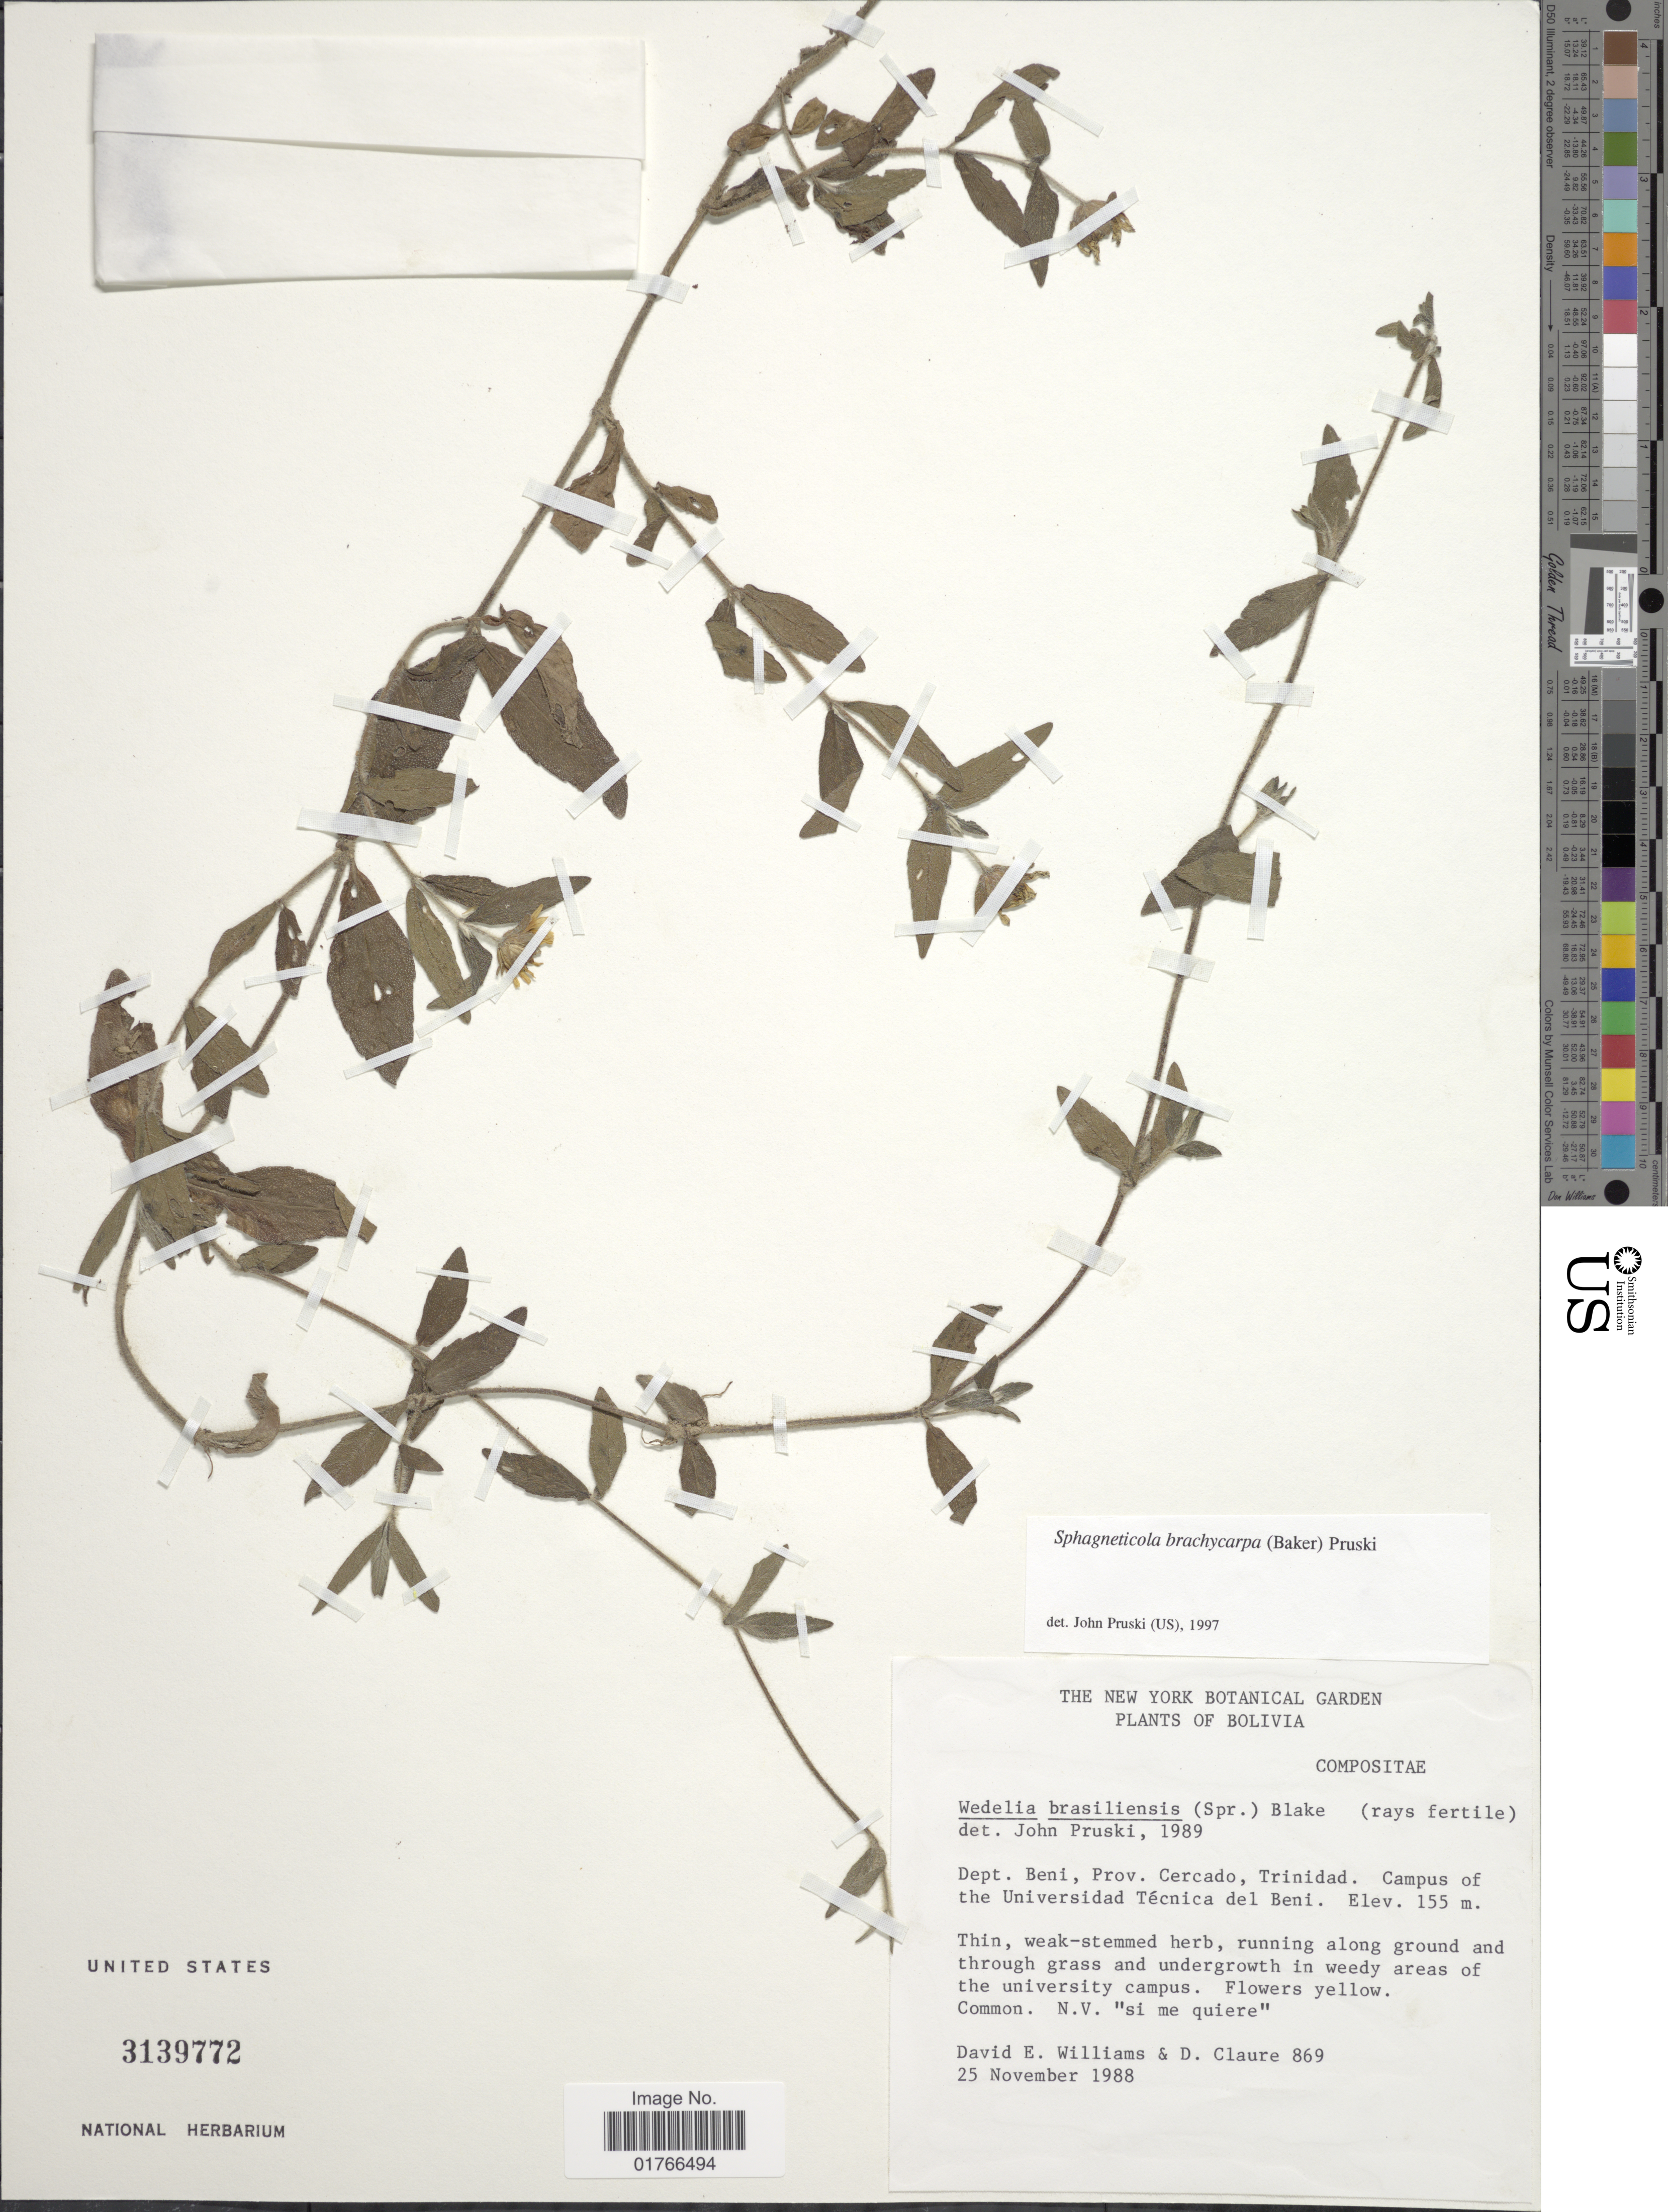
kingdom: Plantae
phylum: Tracheophyta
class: Magnoliopsida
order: Asterales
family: Asteraceae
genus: Sphagneticola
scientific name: Sphagneticola brachycarpa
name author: (Baker) Pruski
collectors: D. E. Williams & D. Claure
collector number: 869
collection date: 1988-11-25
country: Bolivia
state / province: Beni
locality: Prov. Cercado, Trinidad, Campus of the Universidad Tecnica del Beni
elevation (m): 155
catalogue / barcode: US 3139772